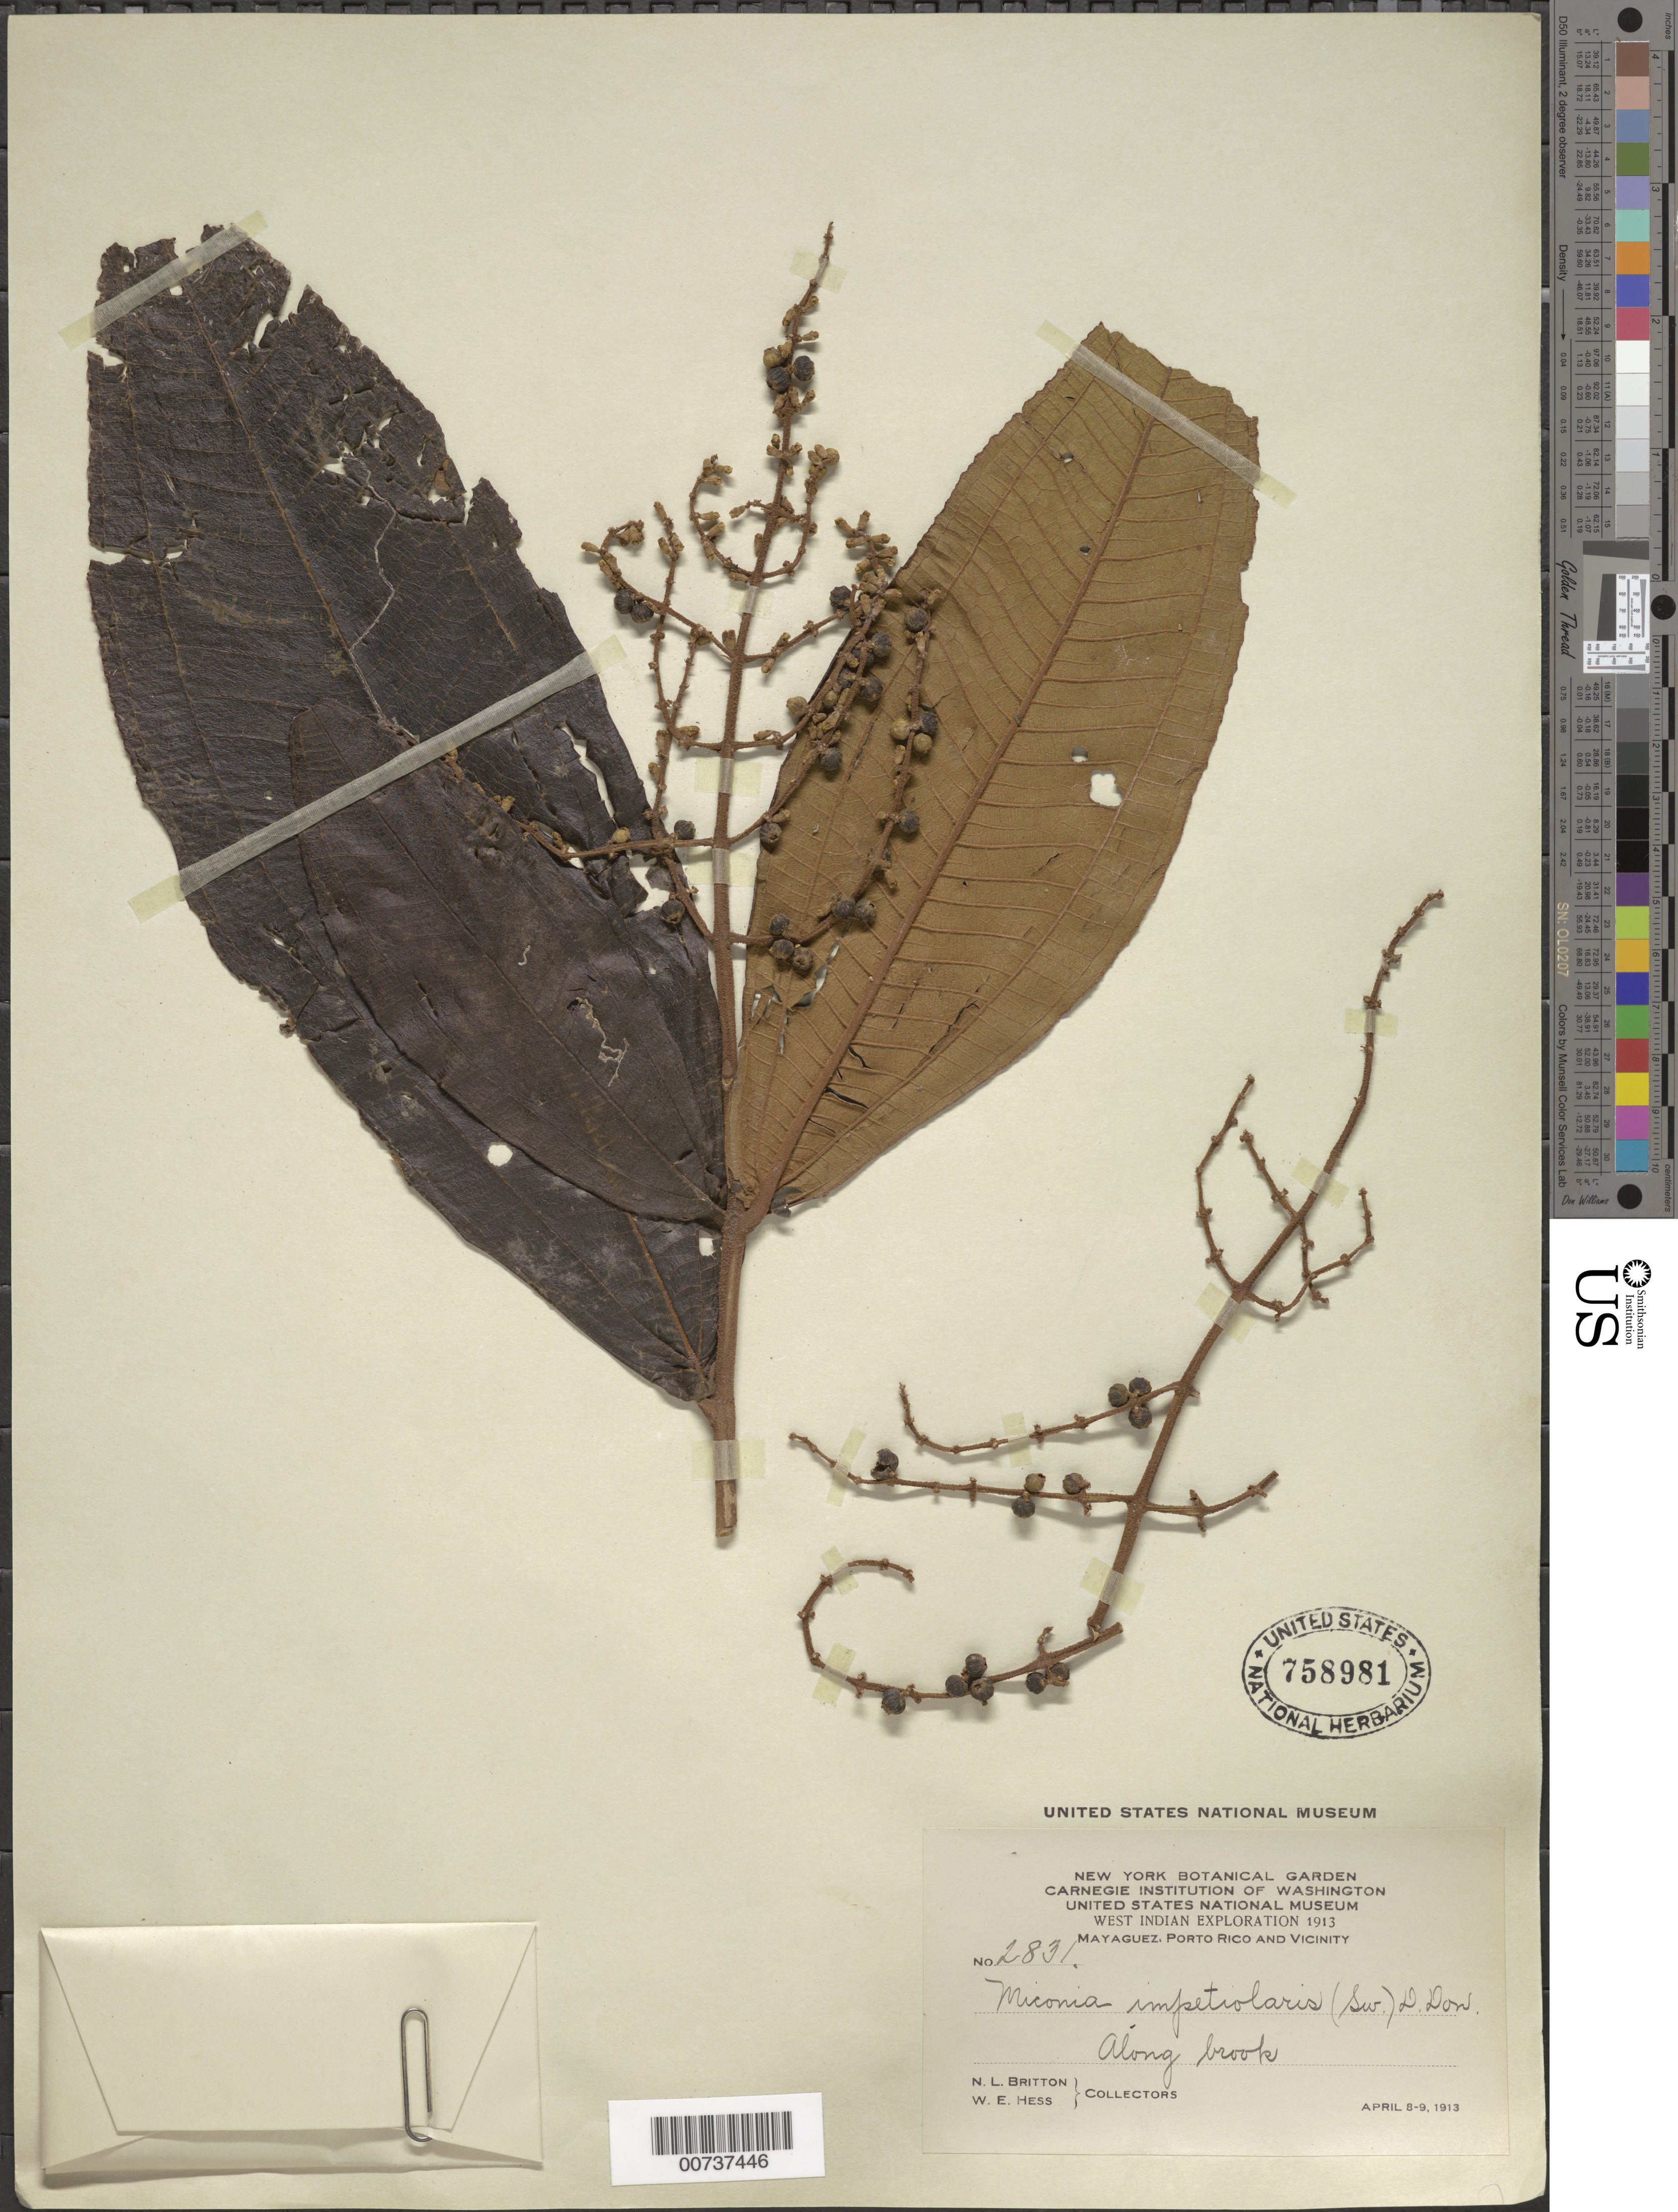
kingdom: Plantae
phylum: Tracheophyta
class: Magnoliopsida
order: Myrtales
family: Melastomataceae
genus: Miconia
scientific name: Miconia impetiolaris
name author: (Sw.) D. Don ex DC.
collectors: N. Britton & W. Hess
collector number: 2831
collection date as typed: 08 Apr 1913 to 09 Apr 1913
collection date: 1913-04-08/1913-04-09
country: Puerto Rico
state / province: Mayagüez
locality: Mayaguez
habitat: Along brook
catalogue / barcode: US 758981